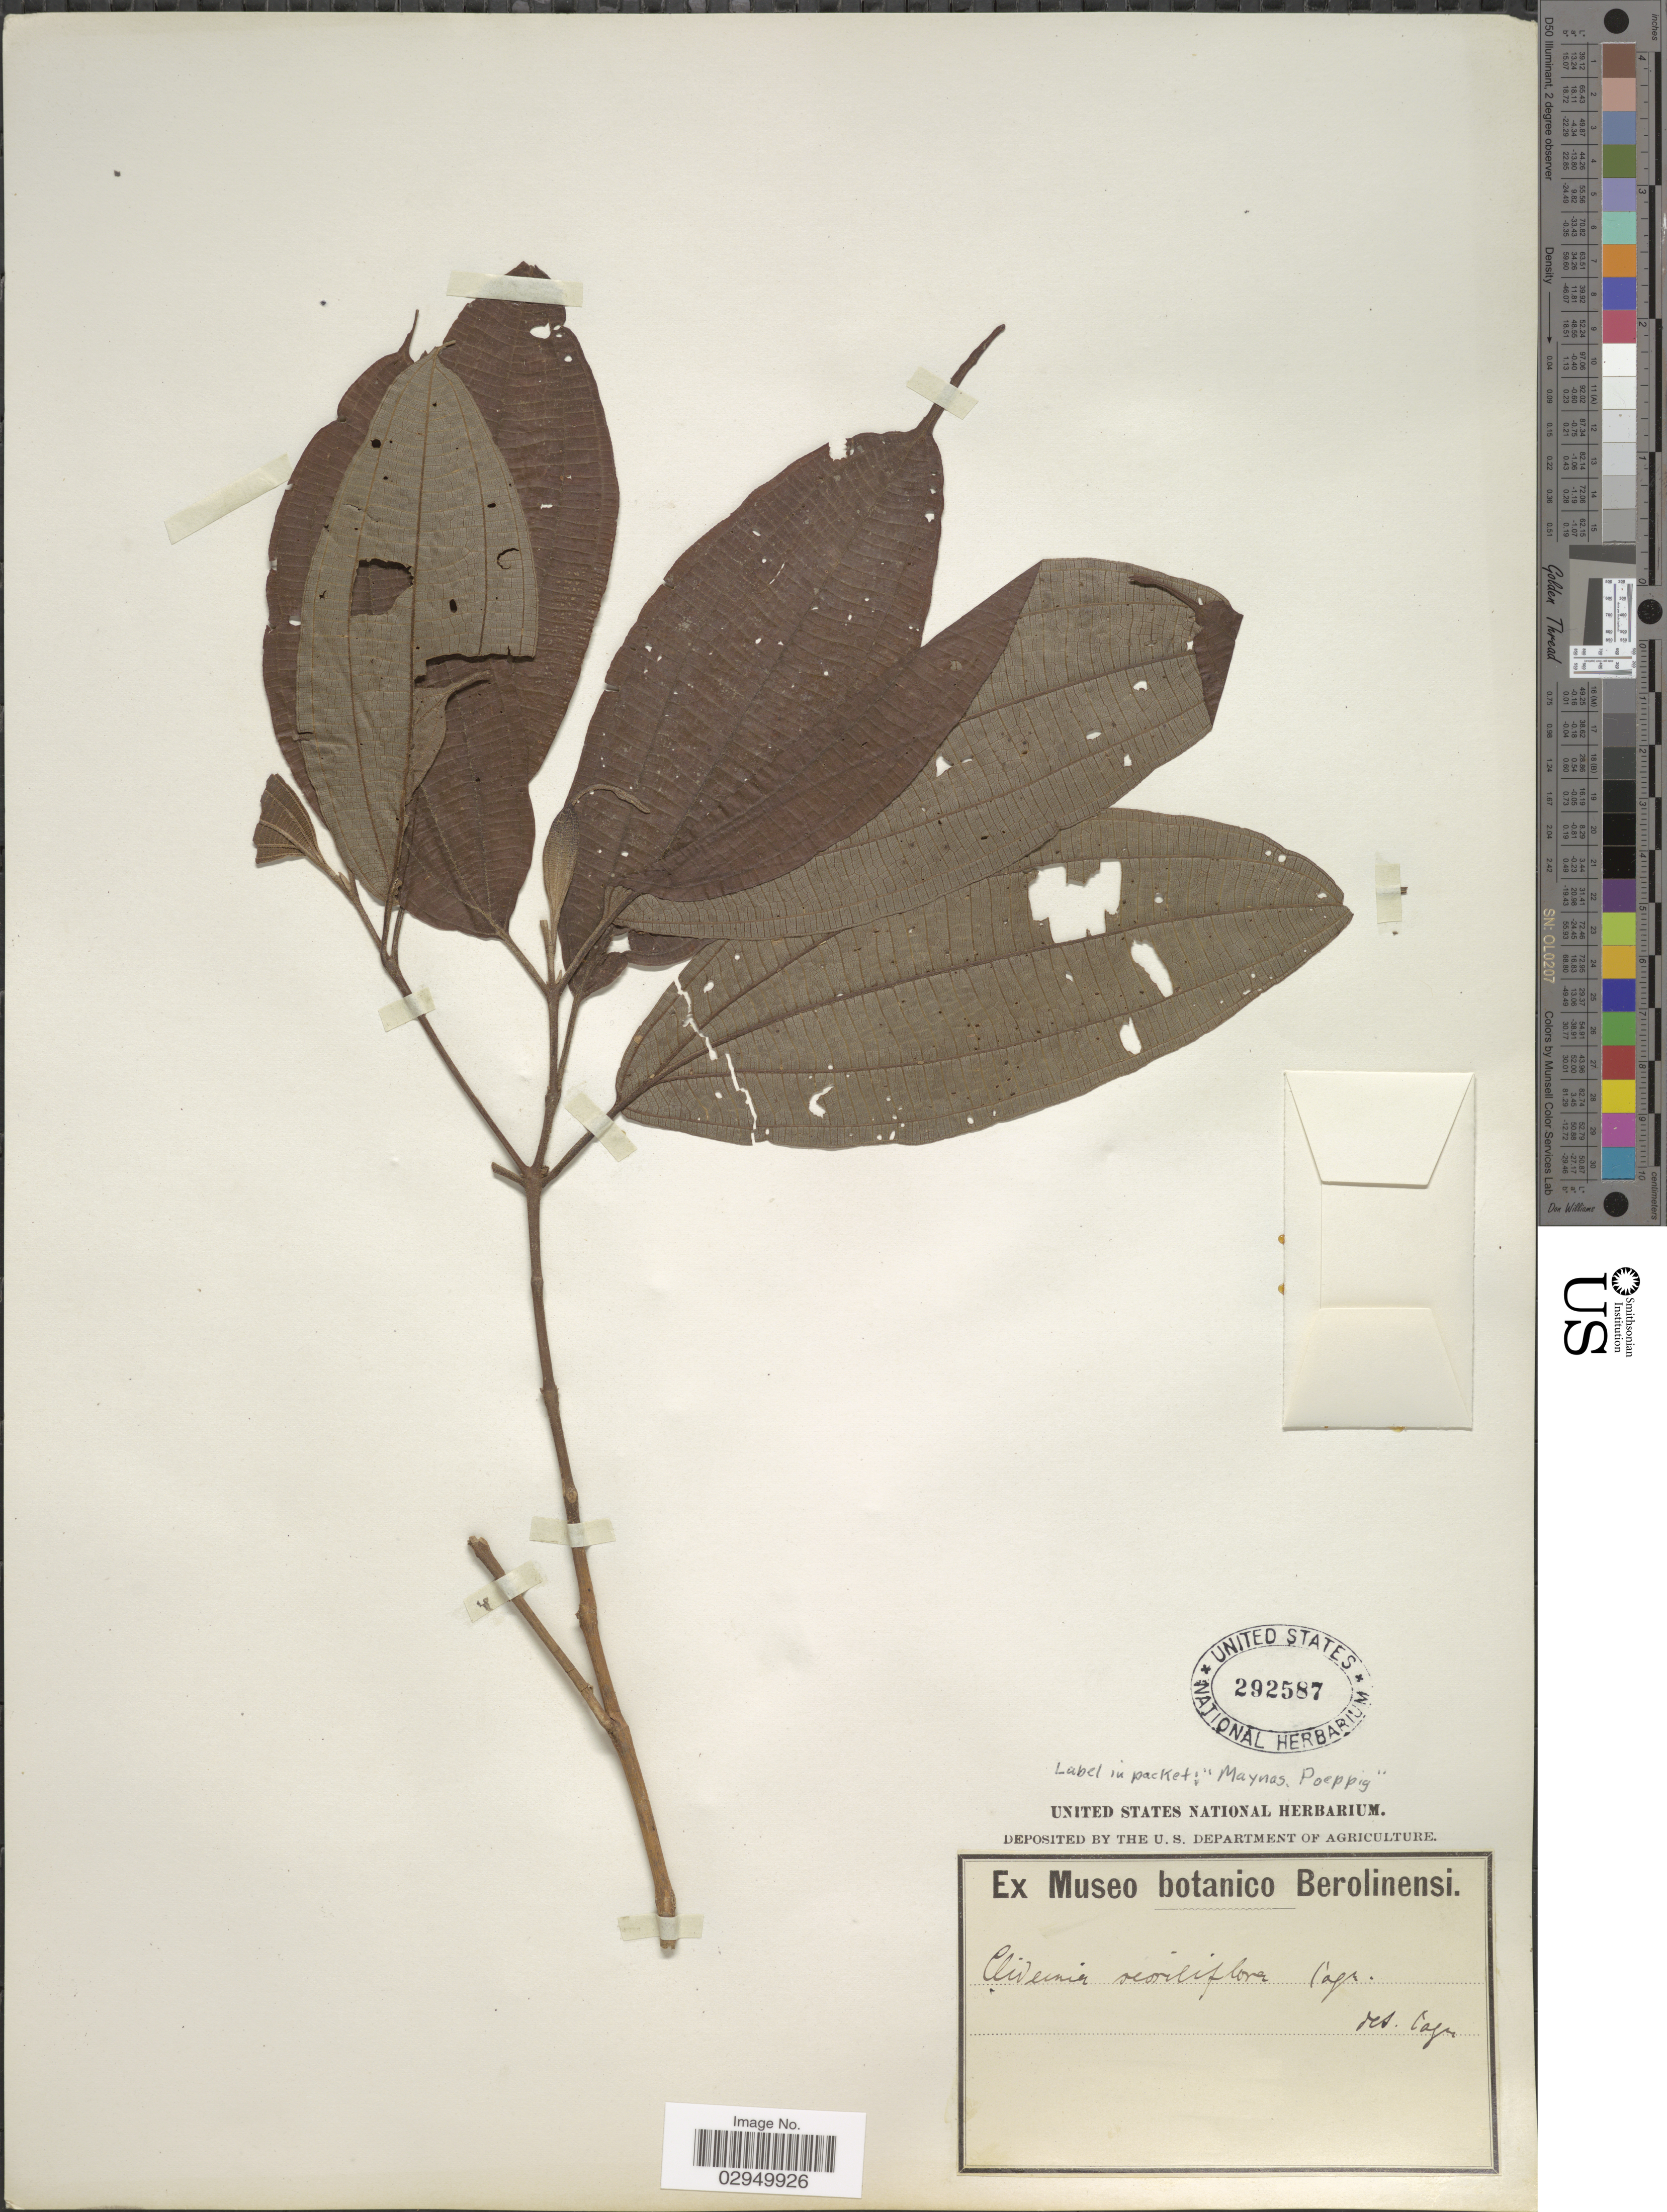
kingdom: Plantae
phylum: Tracheophyta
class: Magnoliopsida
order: Myrtales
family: Melastomataceae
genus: Clidemia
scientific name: Clidemia sessiliflora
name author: (Naudin) Cogn.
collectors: Poeppig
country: Peru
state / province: Loreto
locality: Maynas.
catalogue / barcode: US 292587